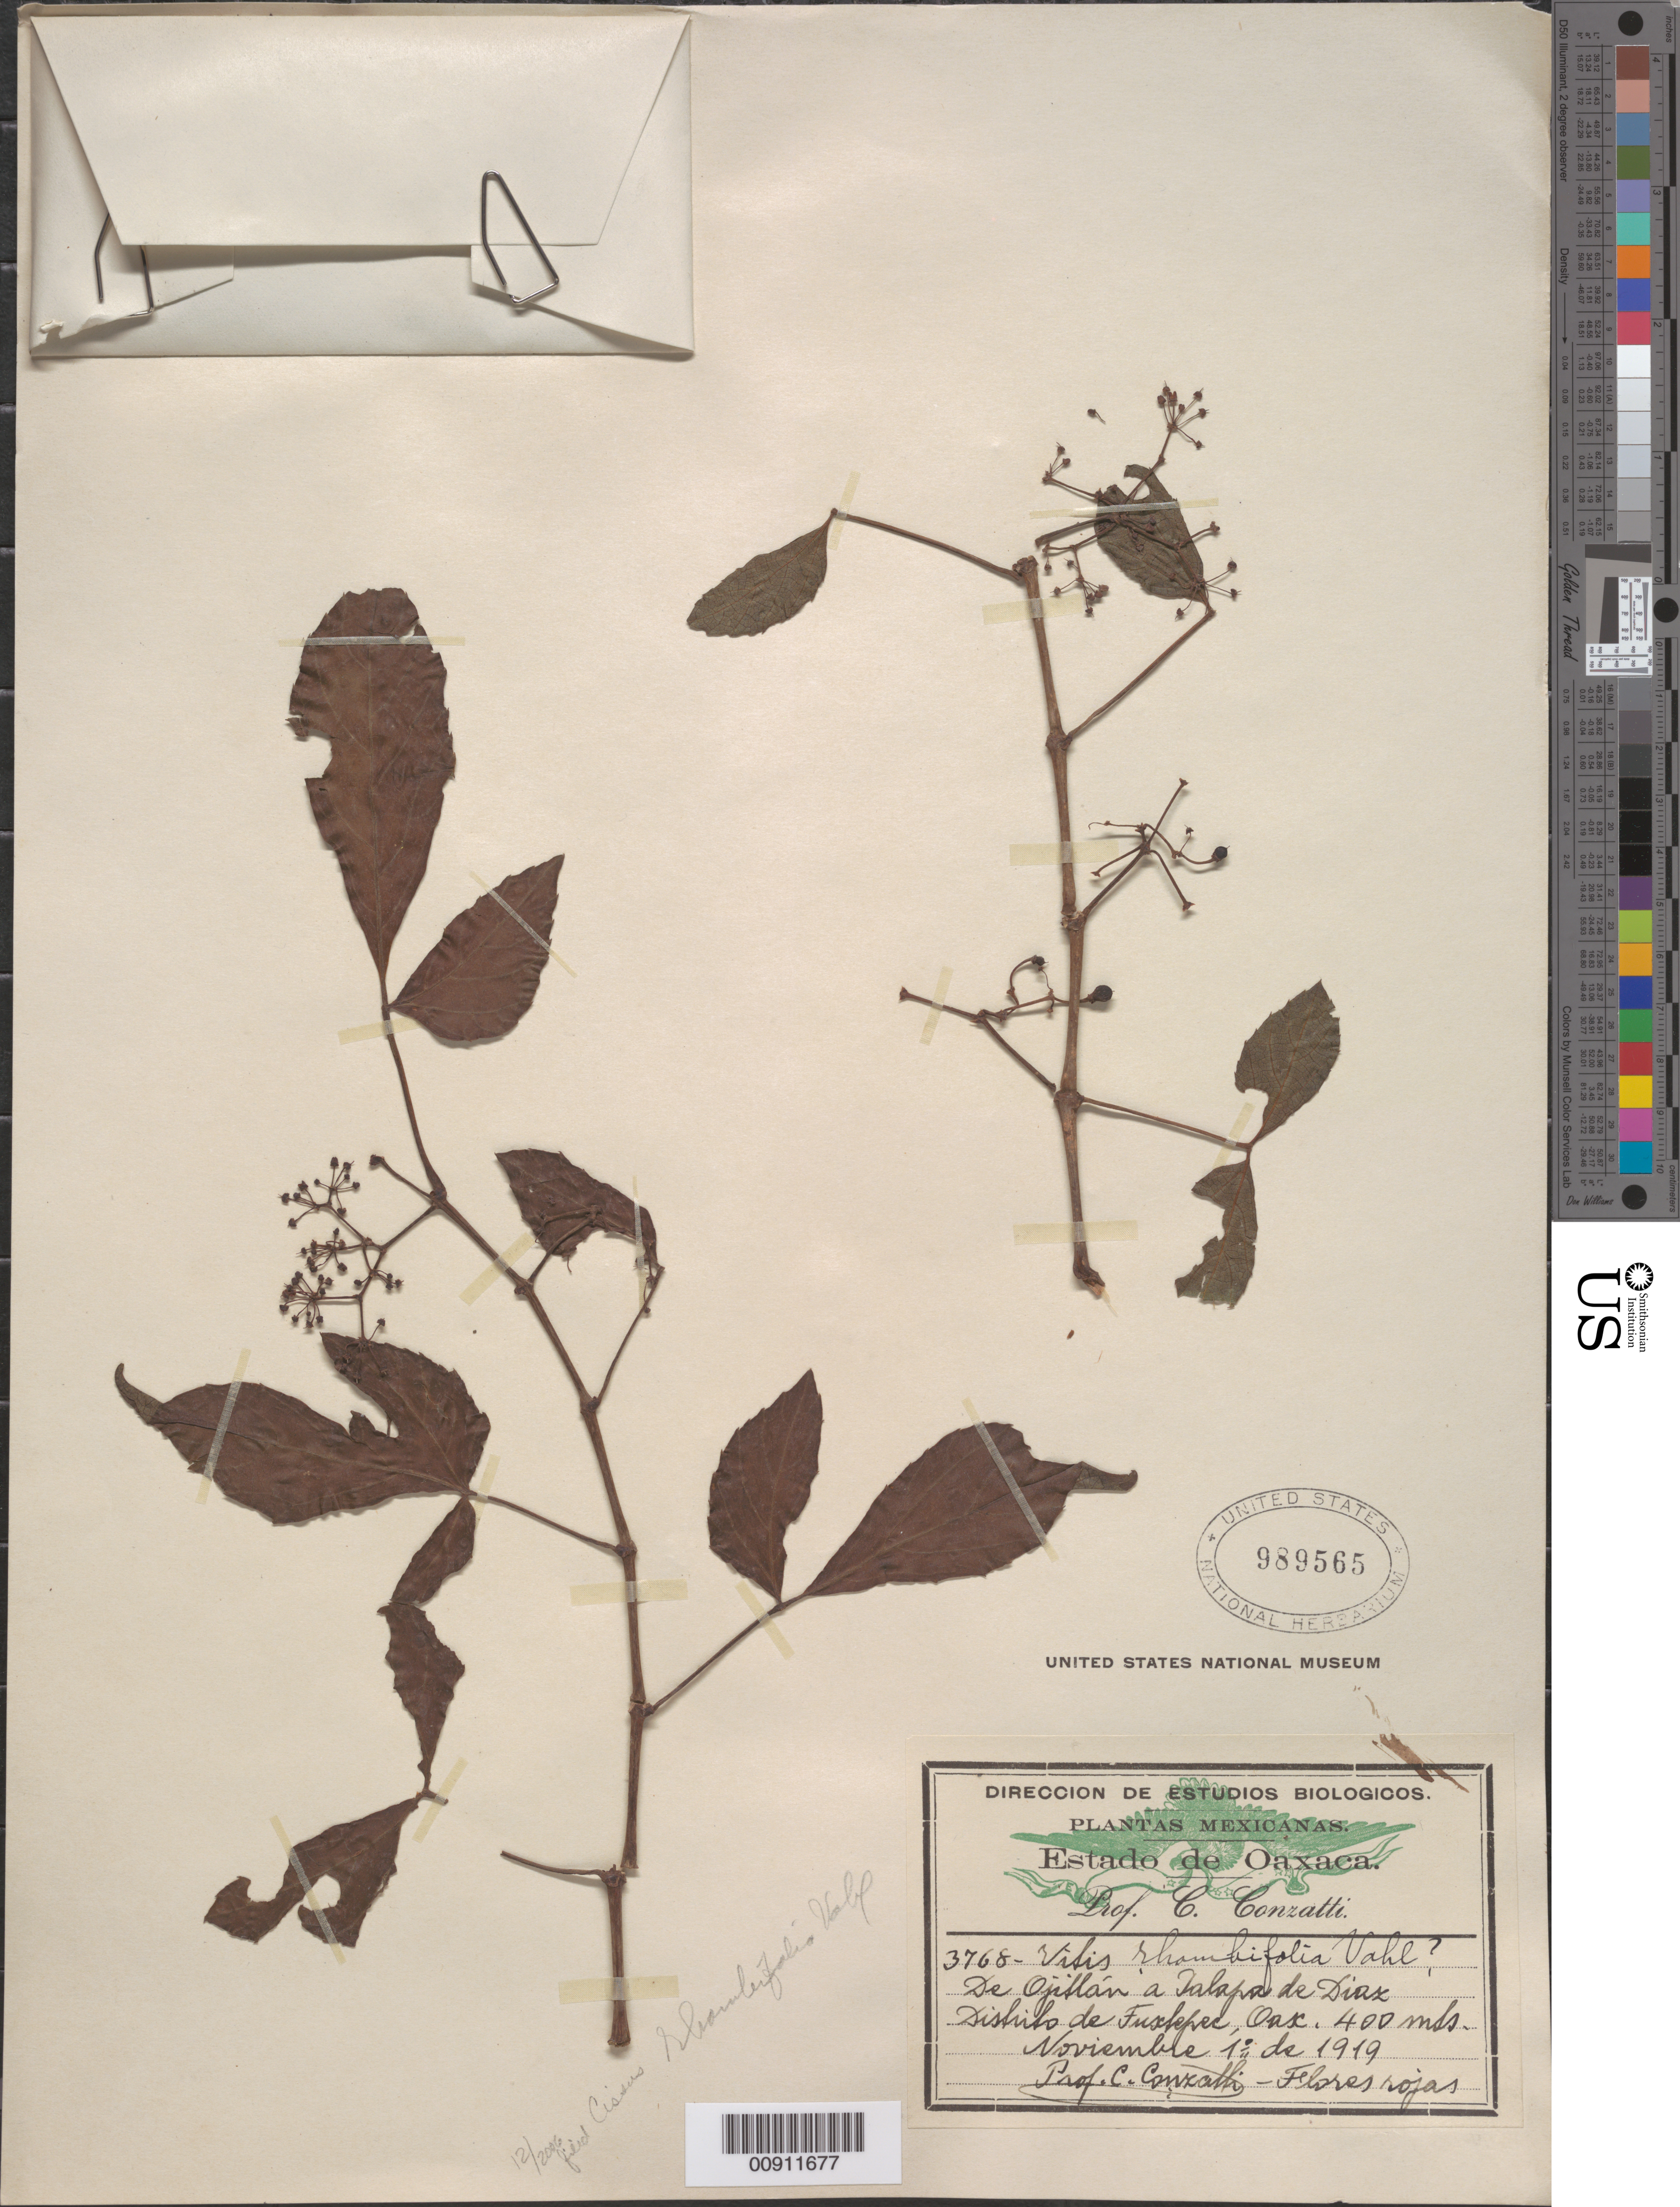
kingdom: Plantae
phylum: Tracheophyta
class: Magnoliopsida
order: Vitales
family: Vitaceae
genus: Cissus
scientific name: Cissus rhombifolia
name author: Vahl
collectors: C. Conzatti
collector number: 3768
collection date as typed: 01 Nov 1919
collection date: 1919-11-01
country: Mexico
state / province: Oaxaca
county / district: Tuxtepec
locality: De Ojitlán a Jalapa de Díaz, Distrito de Tuxtepec, Oaxaca.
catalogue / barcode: US 989565